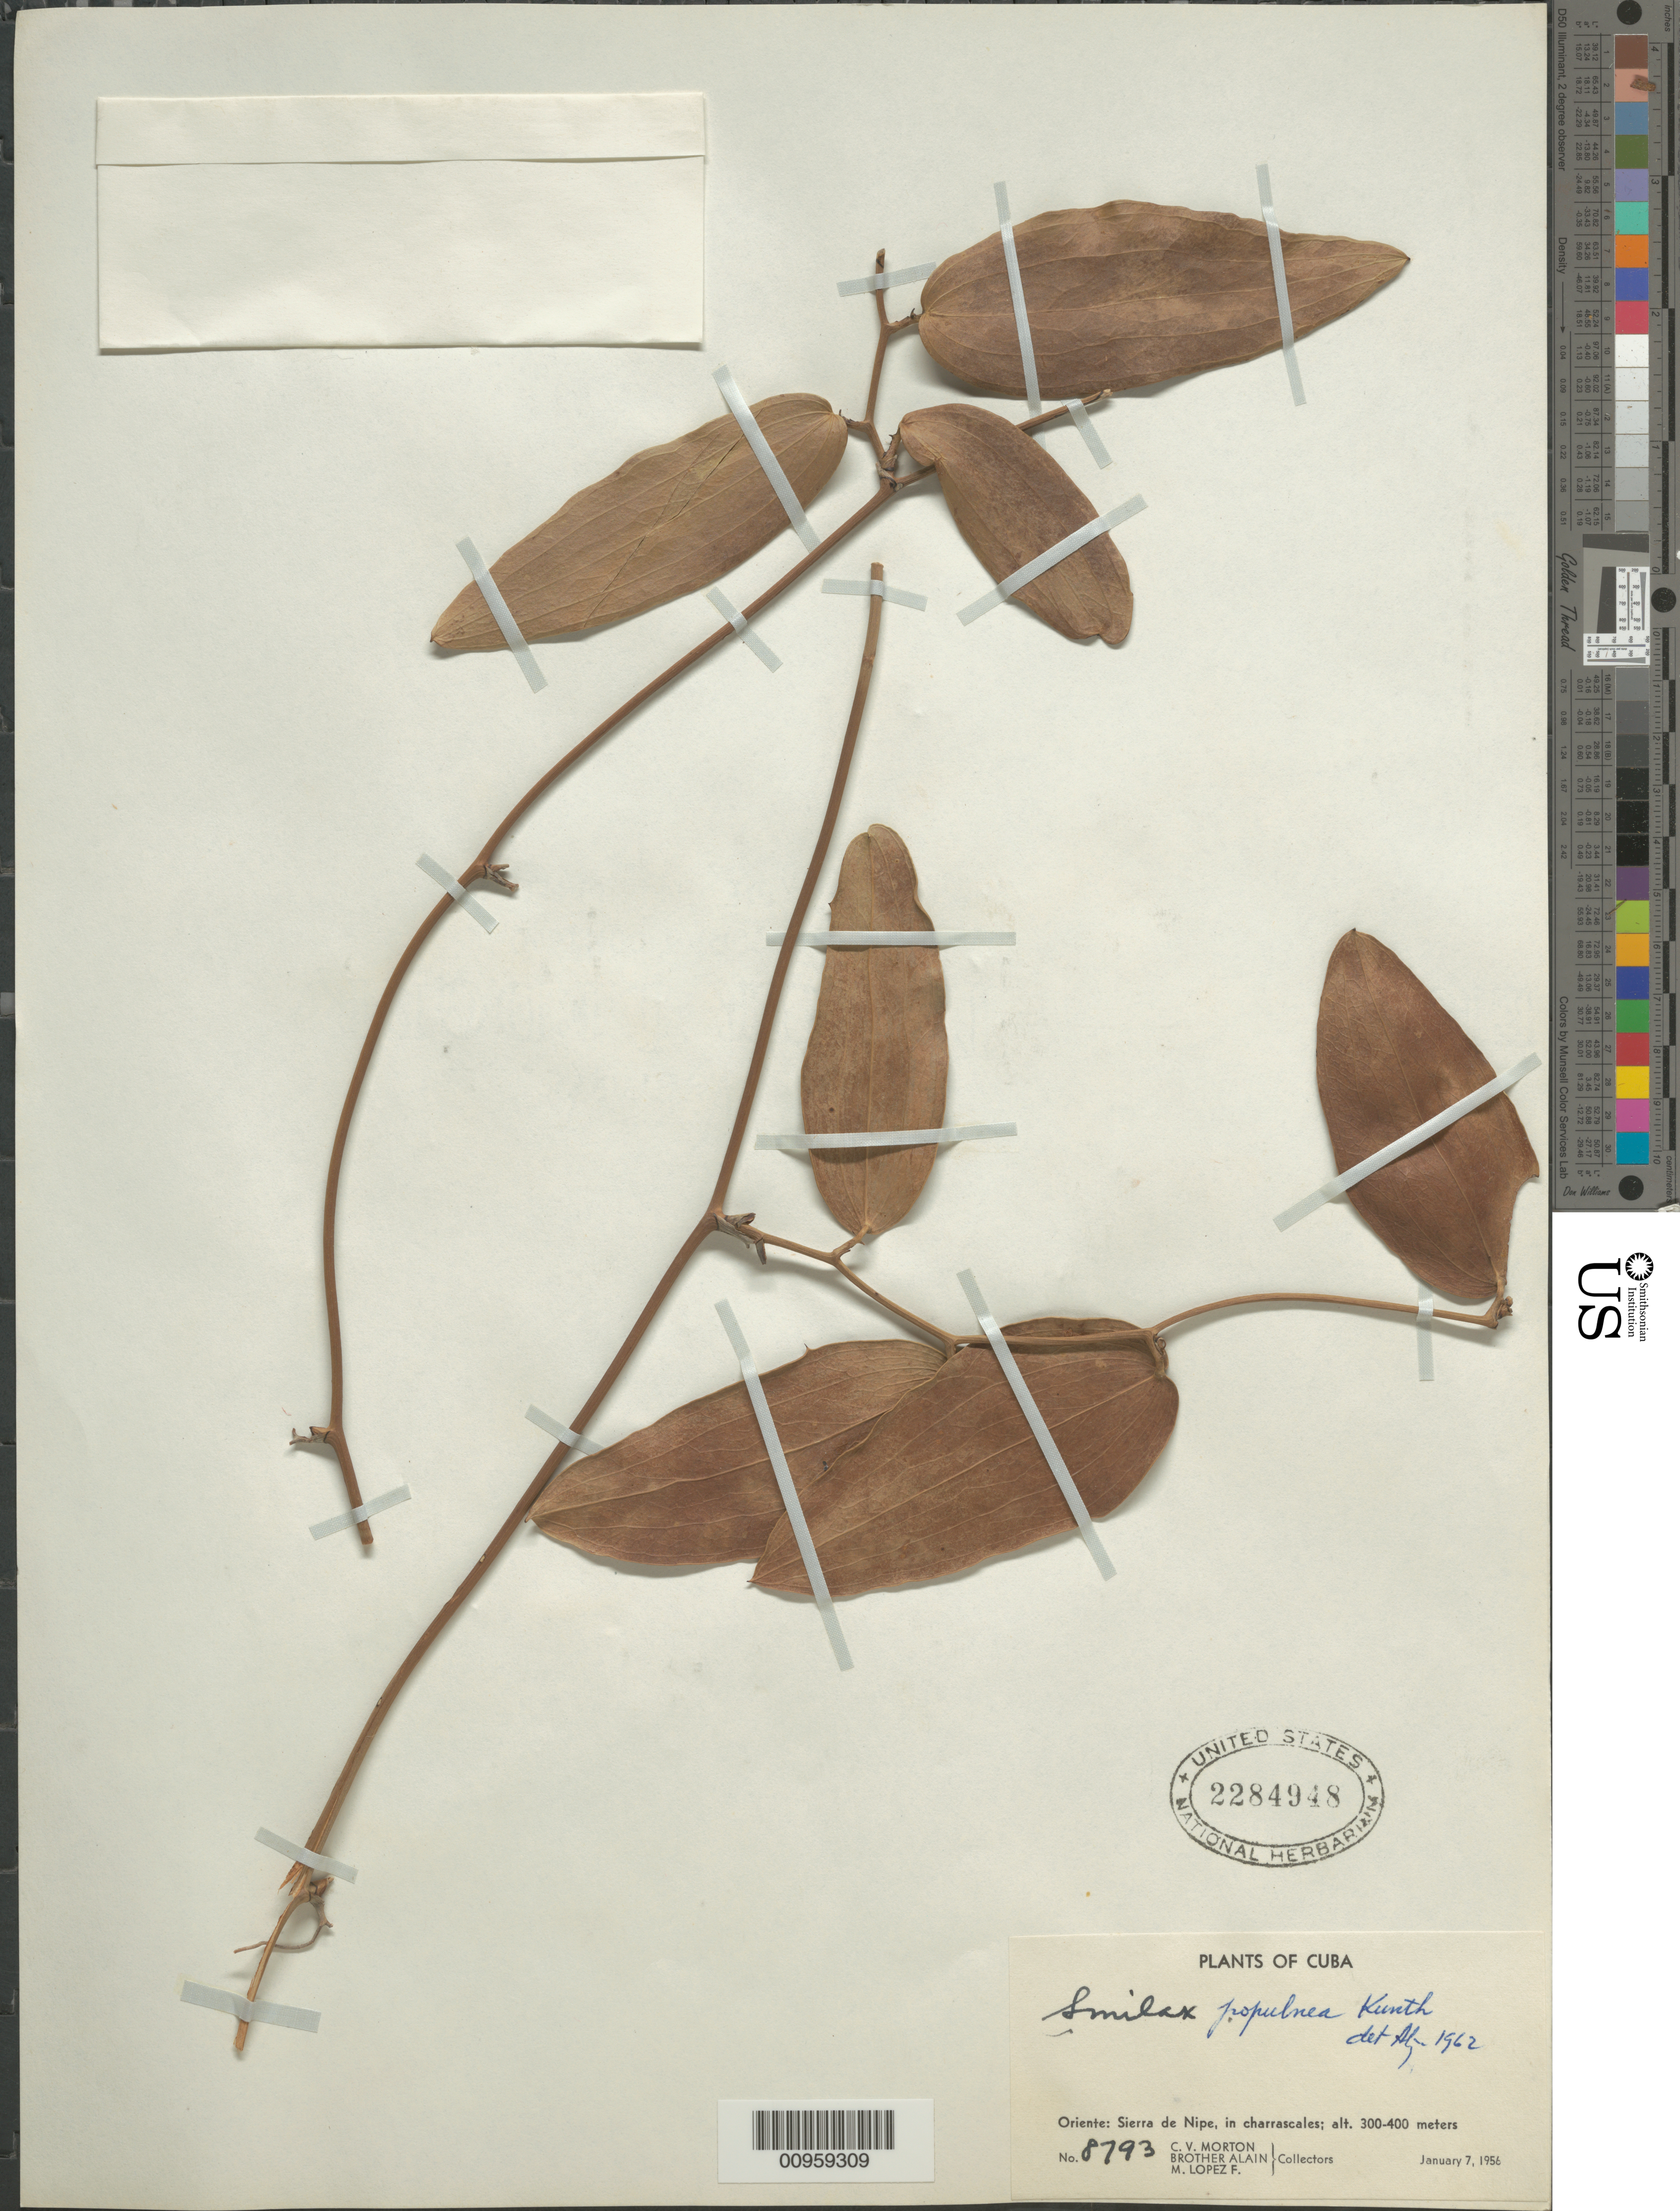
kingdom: Plantae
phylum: Tracheophyta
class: Liliopsida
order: Liliales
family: Smilacaceae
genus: Smilax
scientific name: Smilax populnea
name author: Kunth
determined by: Liogier, Alain H.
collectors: C. V. Morton, A. H. Liogier & M. López Figueiras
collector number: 8793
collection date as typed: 07 Jan 1956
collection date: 1956-01-07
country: Cuba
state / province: Holguín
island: Cuba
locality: Sierra Nipe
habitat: In charrascales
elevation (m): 300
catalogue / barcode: US 2284948